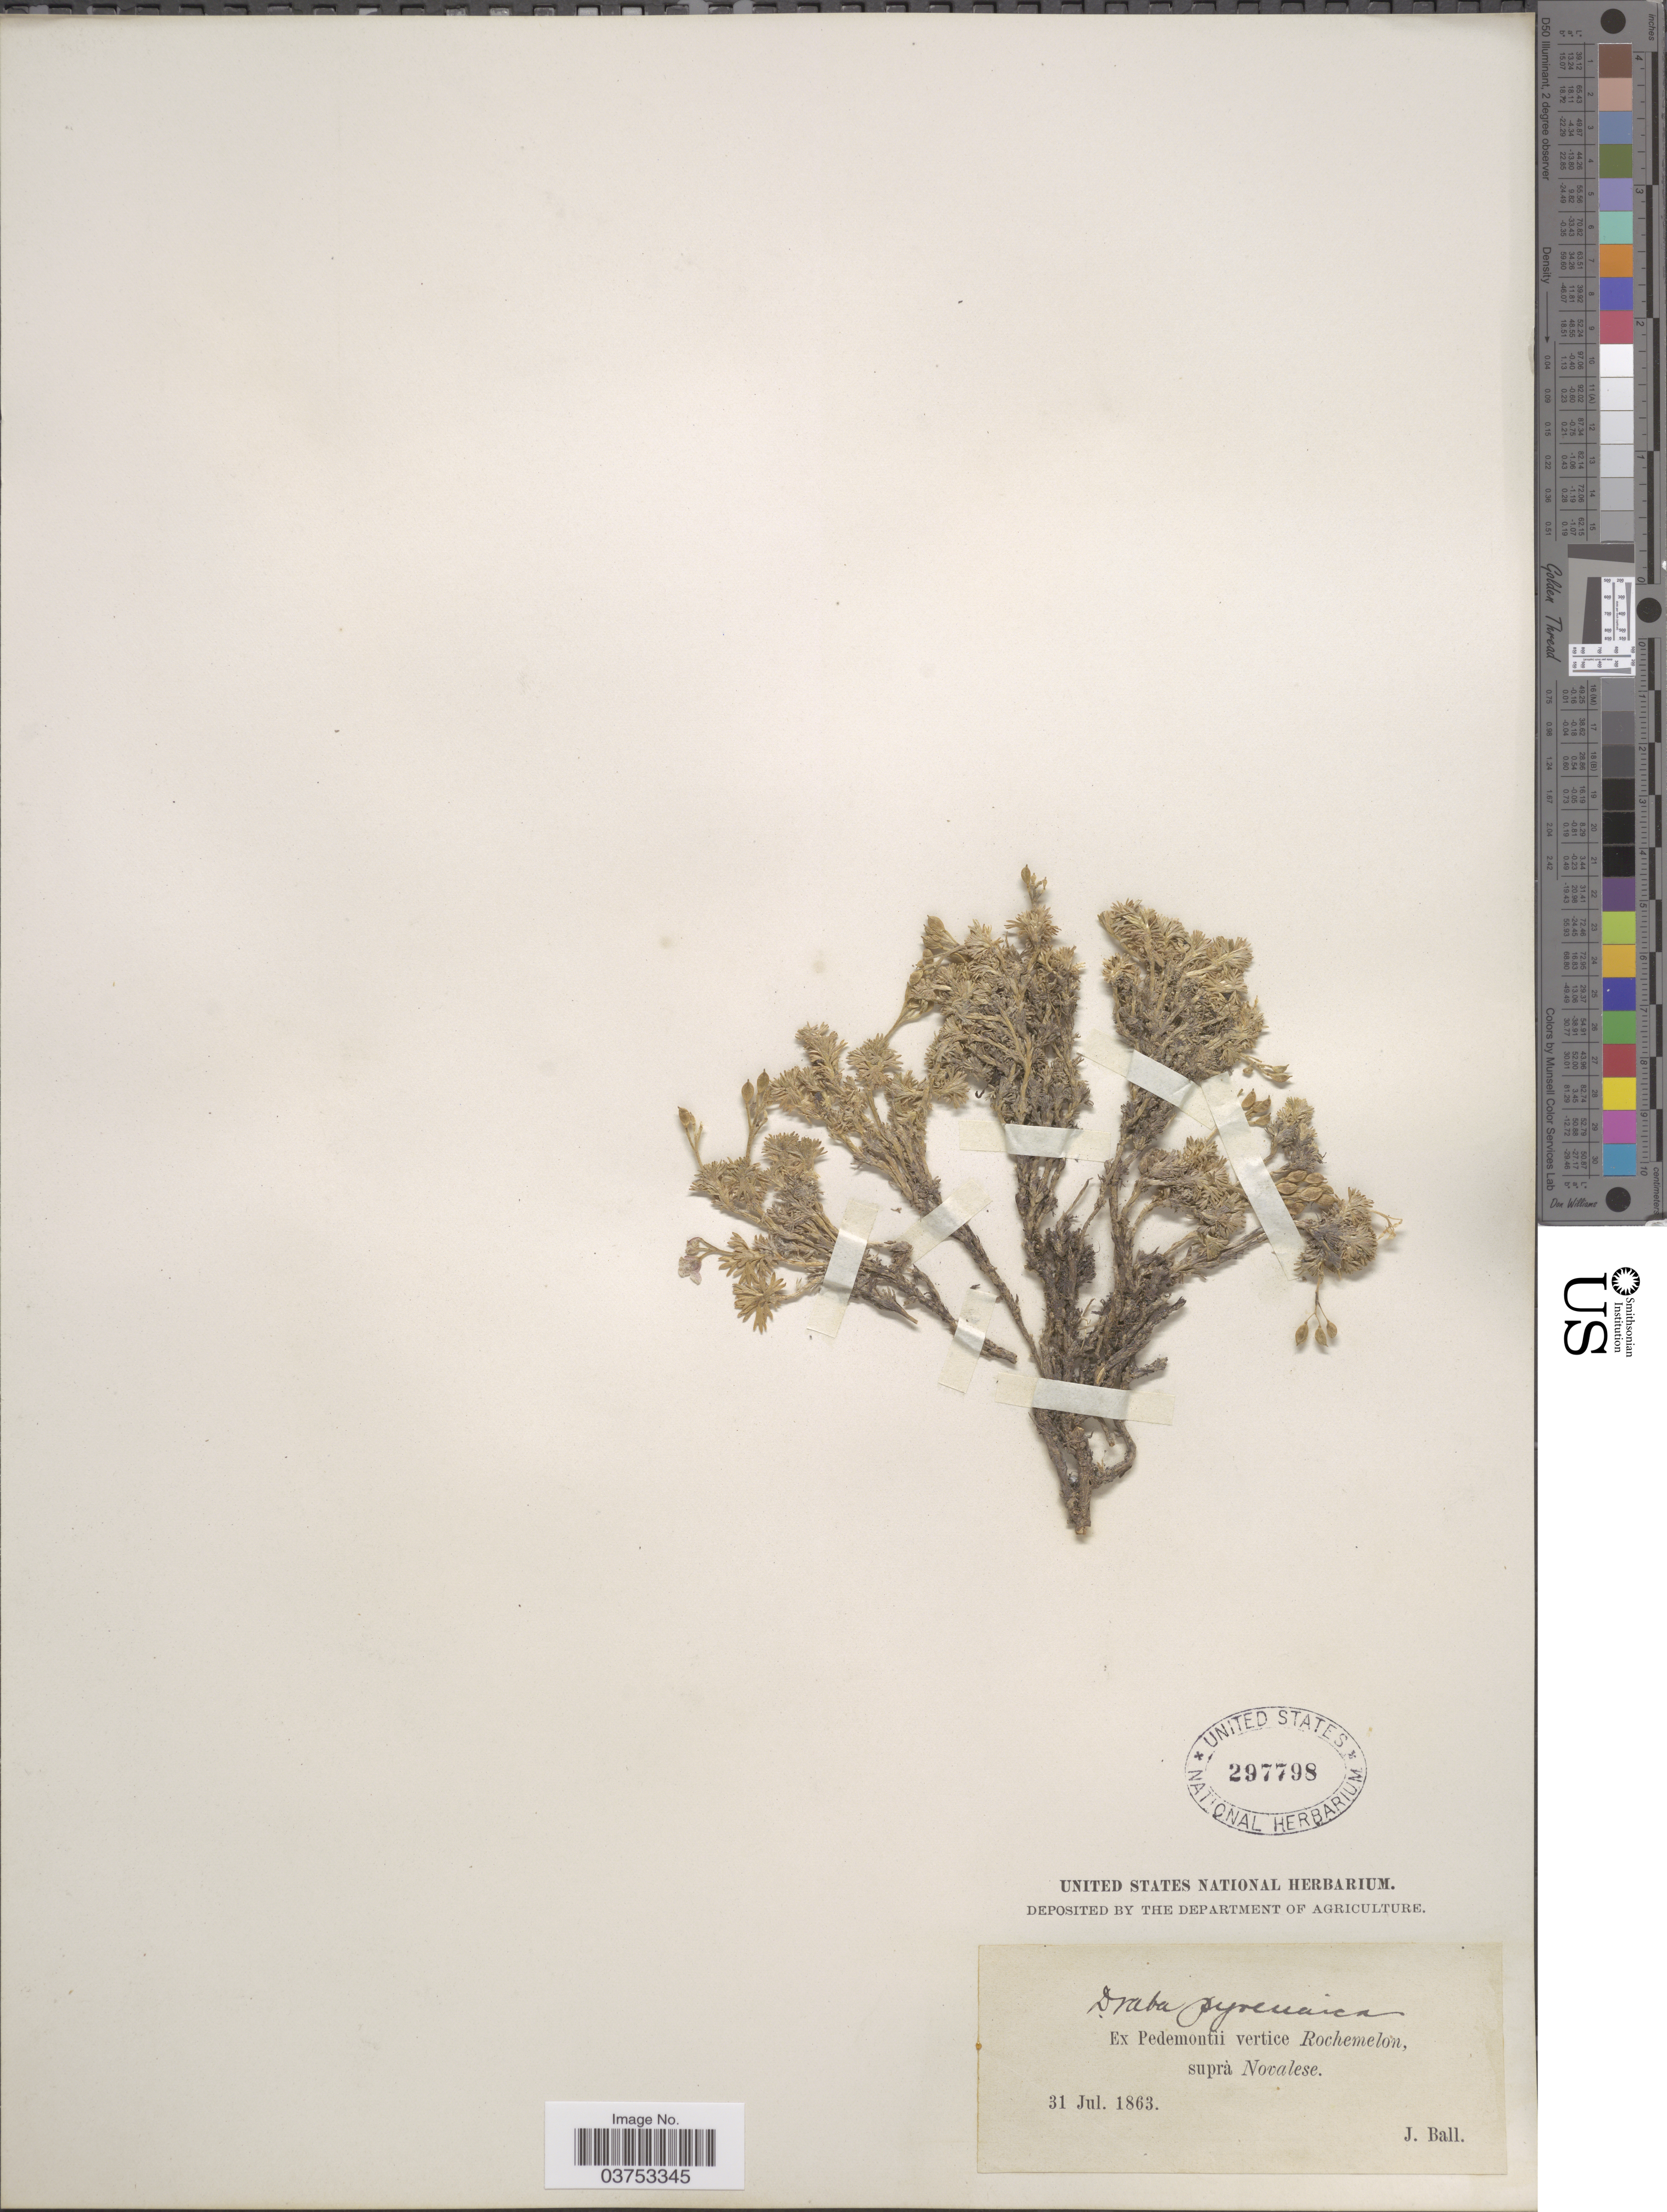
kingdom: Plantae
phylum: Tracheophyta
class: Magnoliopsida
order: Brassicales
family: Brassicaceae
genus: Draba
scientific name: Draba pyrenaica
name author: L.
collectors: J. Ball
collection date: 1863-07-31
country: Italy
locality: Ex Pedemontii vertice Rochemelon, suprà Novalese.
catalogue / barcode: US 297798